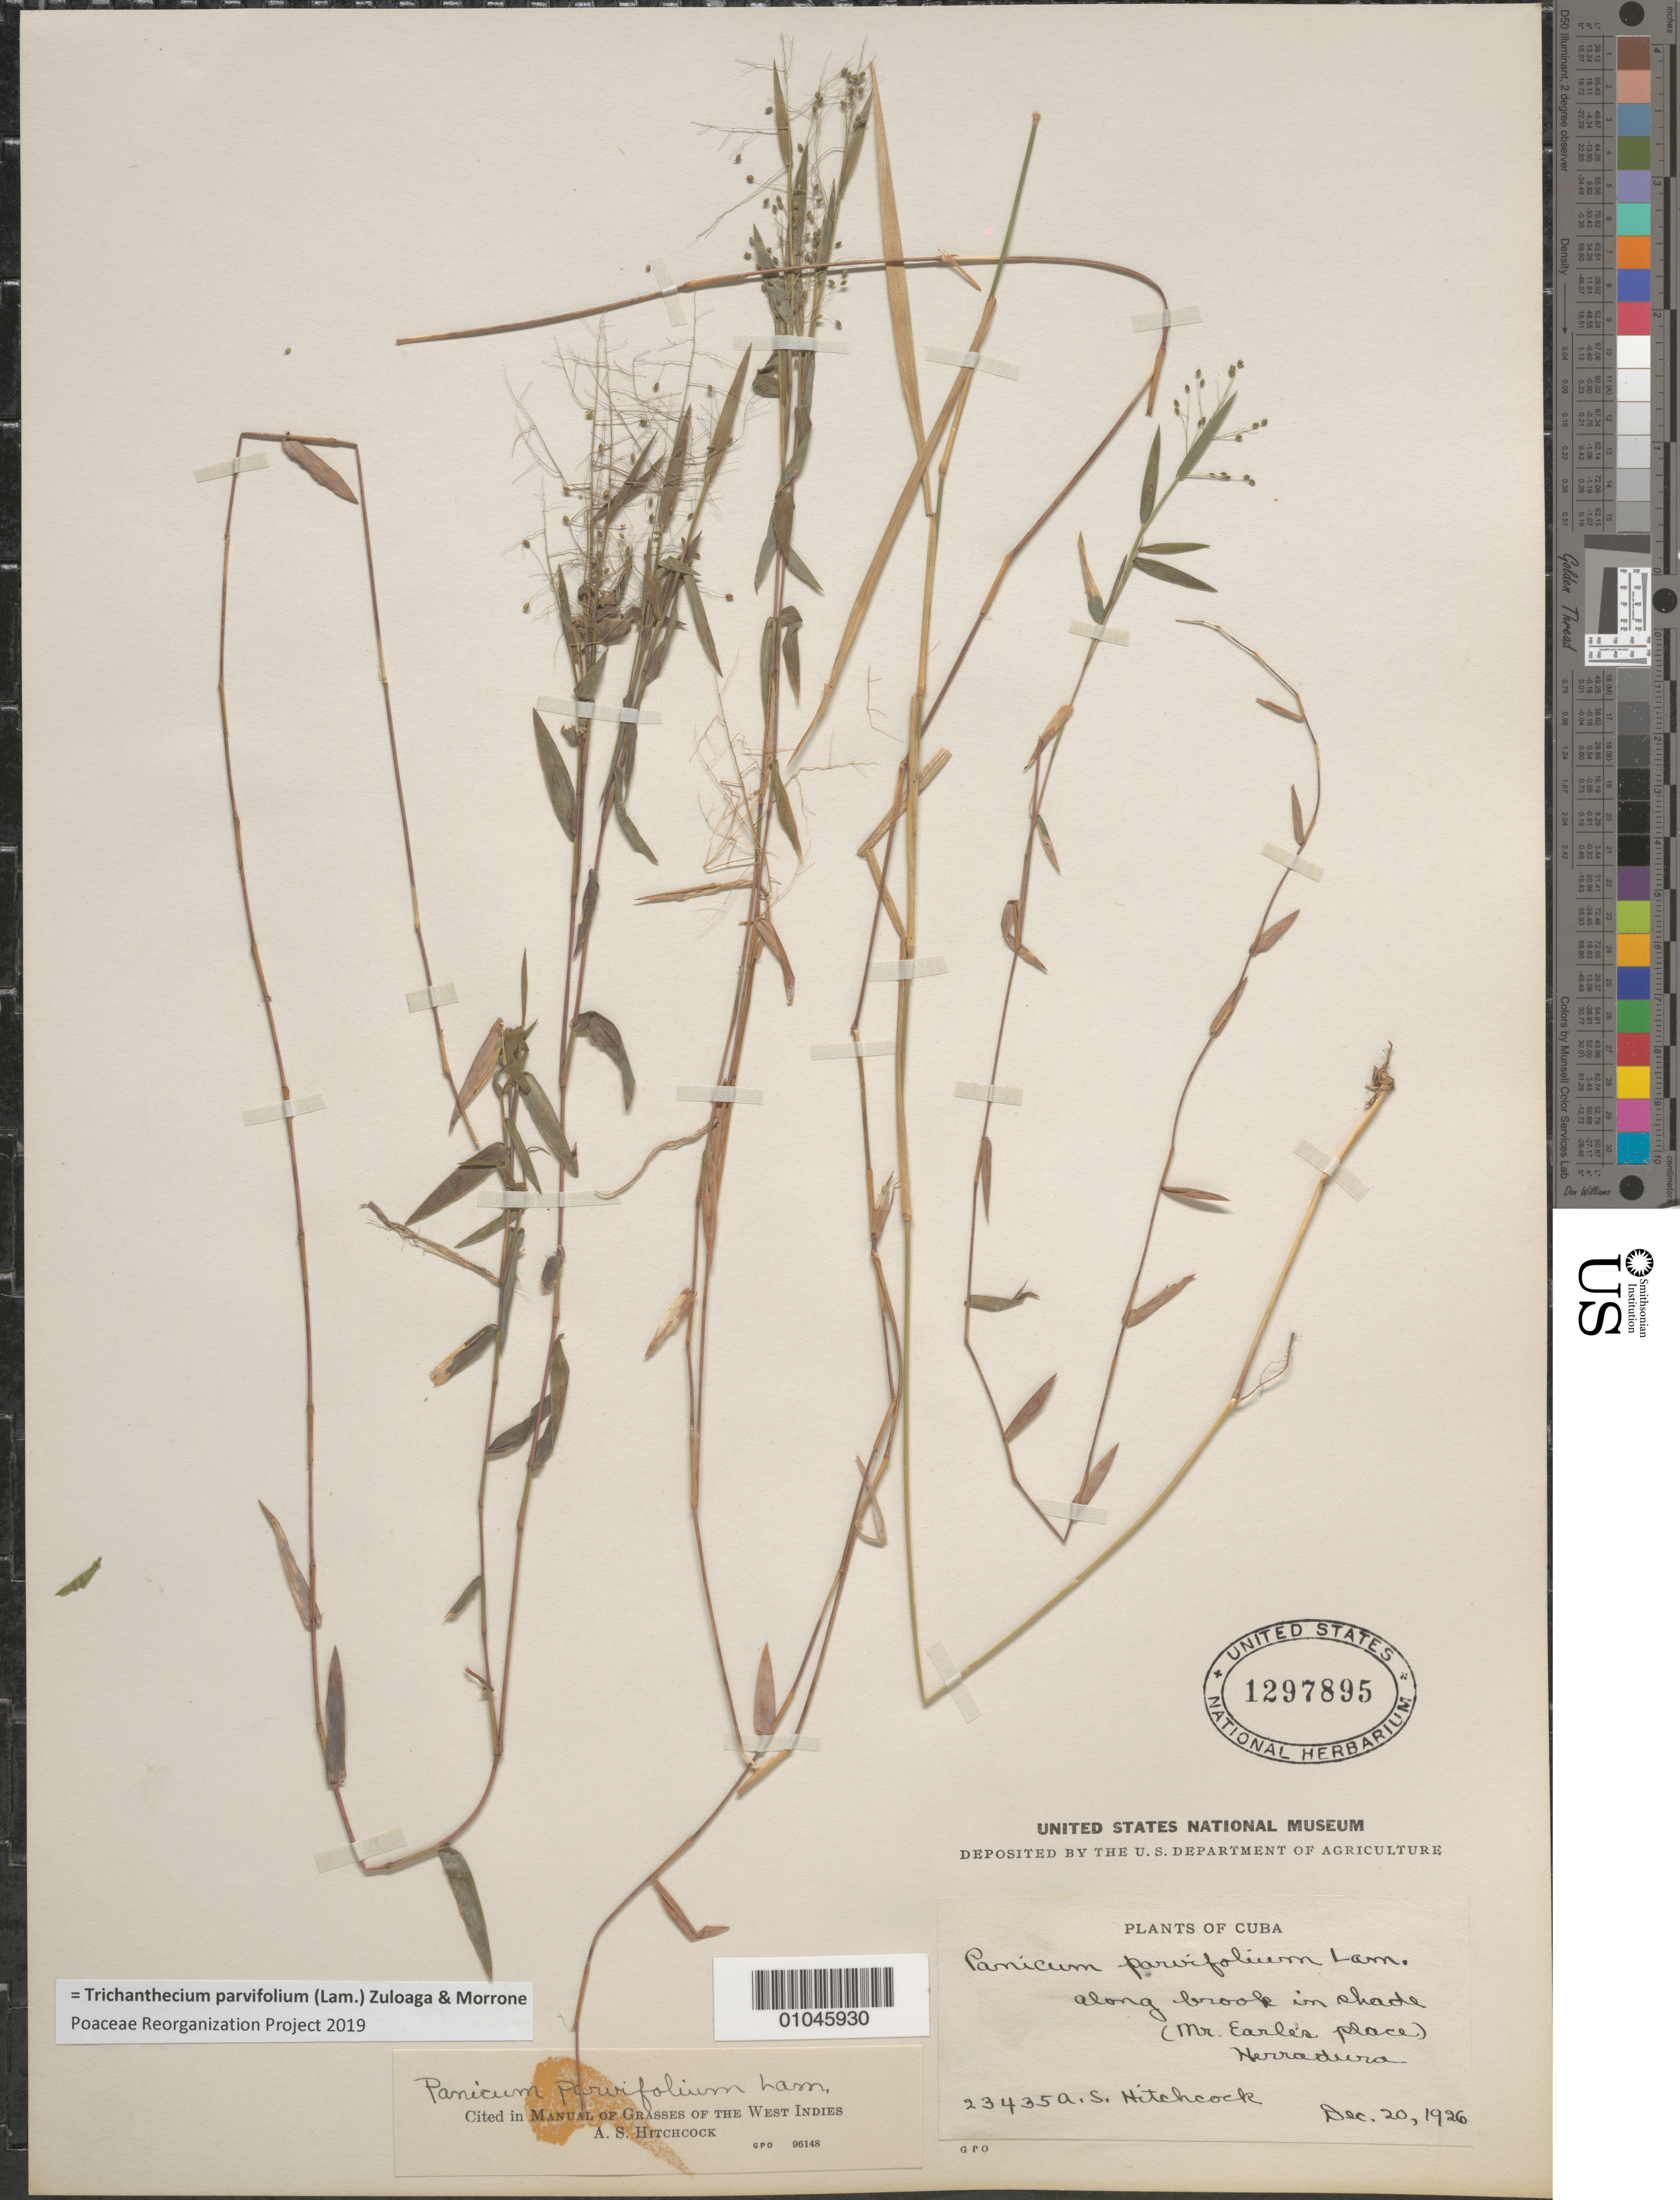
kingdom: Plantae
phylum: Tracheophyta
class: Liliopsida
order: Poales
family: Poaceae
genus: Panicum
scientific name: Panicum parvifolium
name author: Lam.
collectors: A. S. Hitchcock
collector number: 23435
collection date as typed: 20 Dec 1926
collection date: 1926-12-20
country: Cuba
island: Cuba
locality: Along brook in shade (Mr Earle's place) Herradura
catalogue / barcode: US 1297895